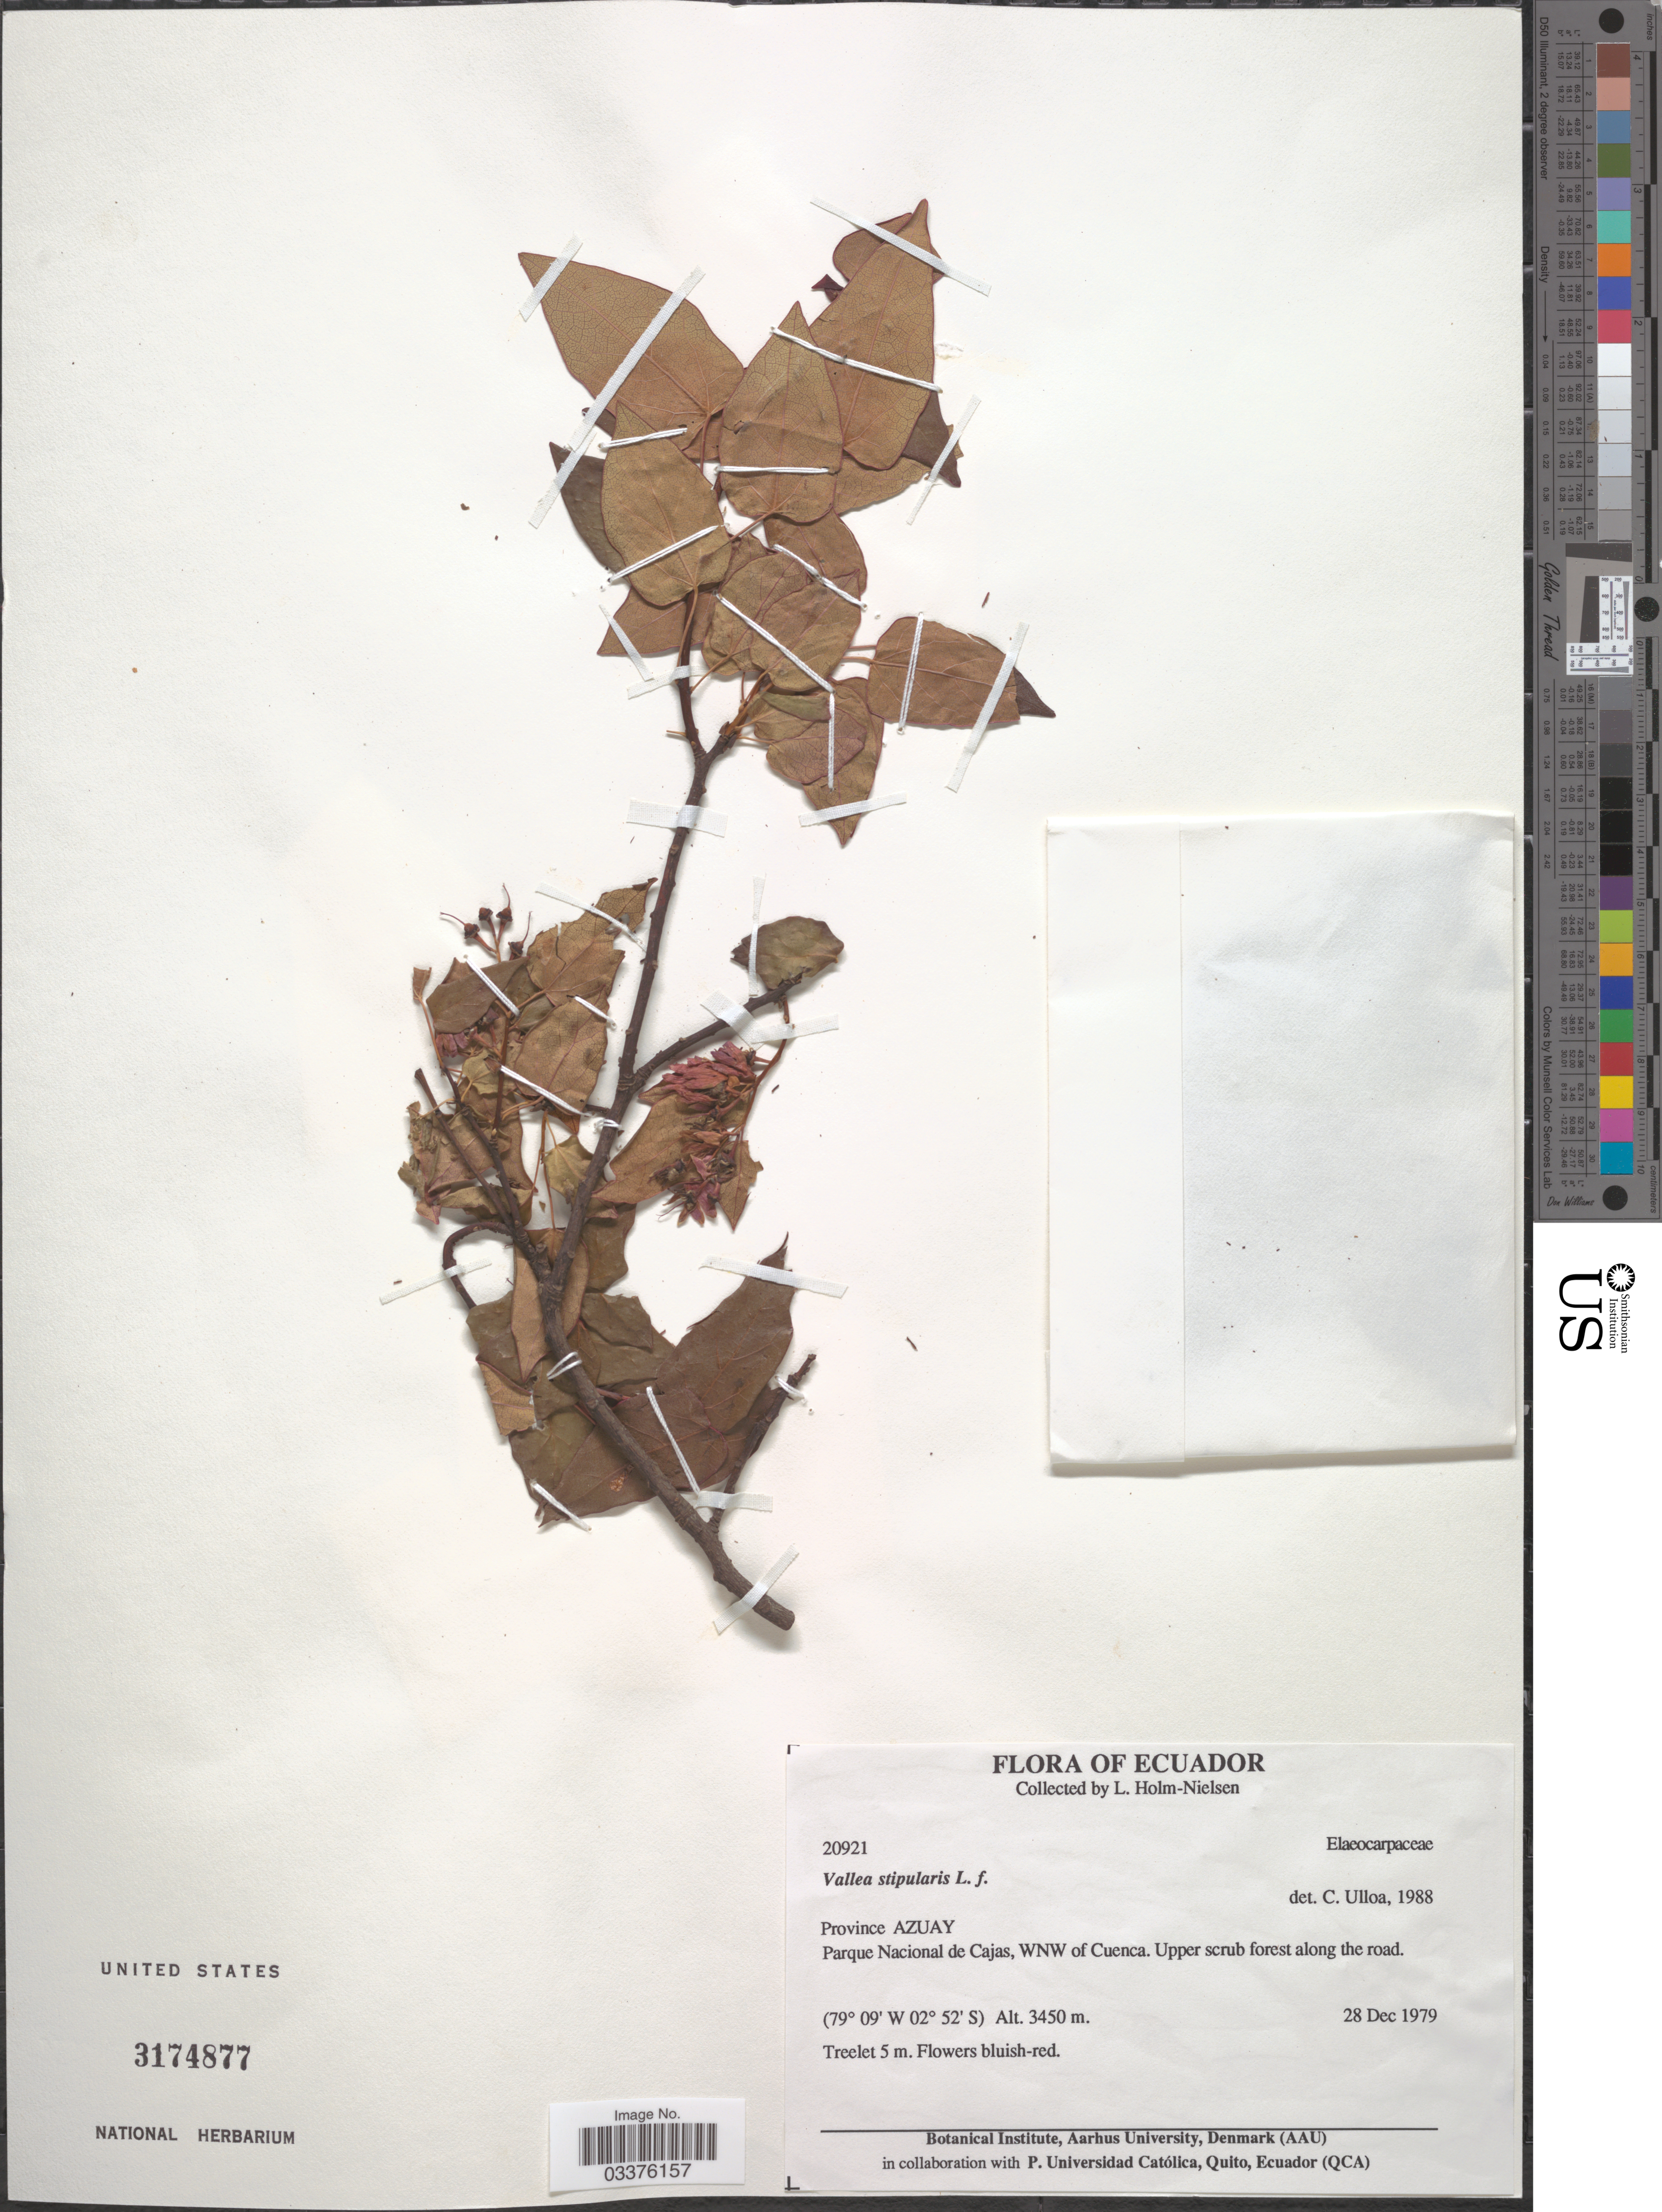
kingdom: Plantae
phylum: Tracheophyta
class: Magnoliopsida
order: Oxalidales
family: Elaeocarpaceae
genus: Vallea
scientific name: Vallea pubescens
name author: Kunth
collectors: L. Holm-Nielsen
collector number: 20921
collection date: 1979-12-28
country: Ecuador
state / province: Azuay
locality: Parque Nacional de Cajas, WNW of Cuenca.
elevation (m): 3450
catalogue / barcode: US 3174877